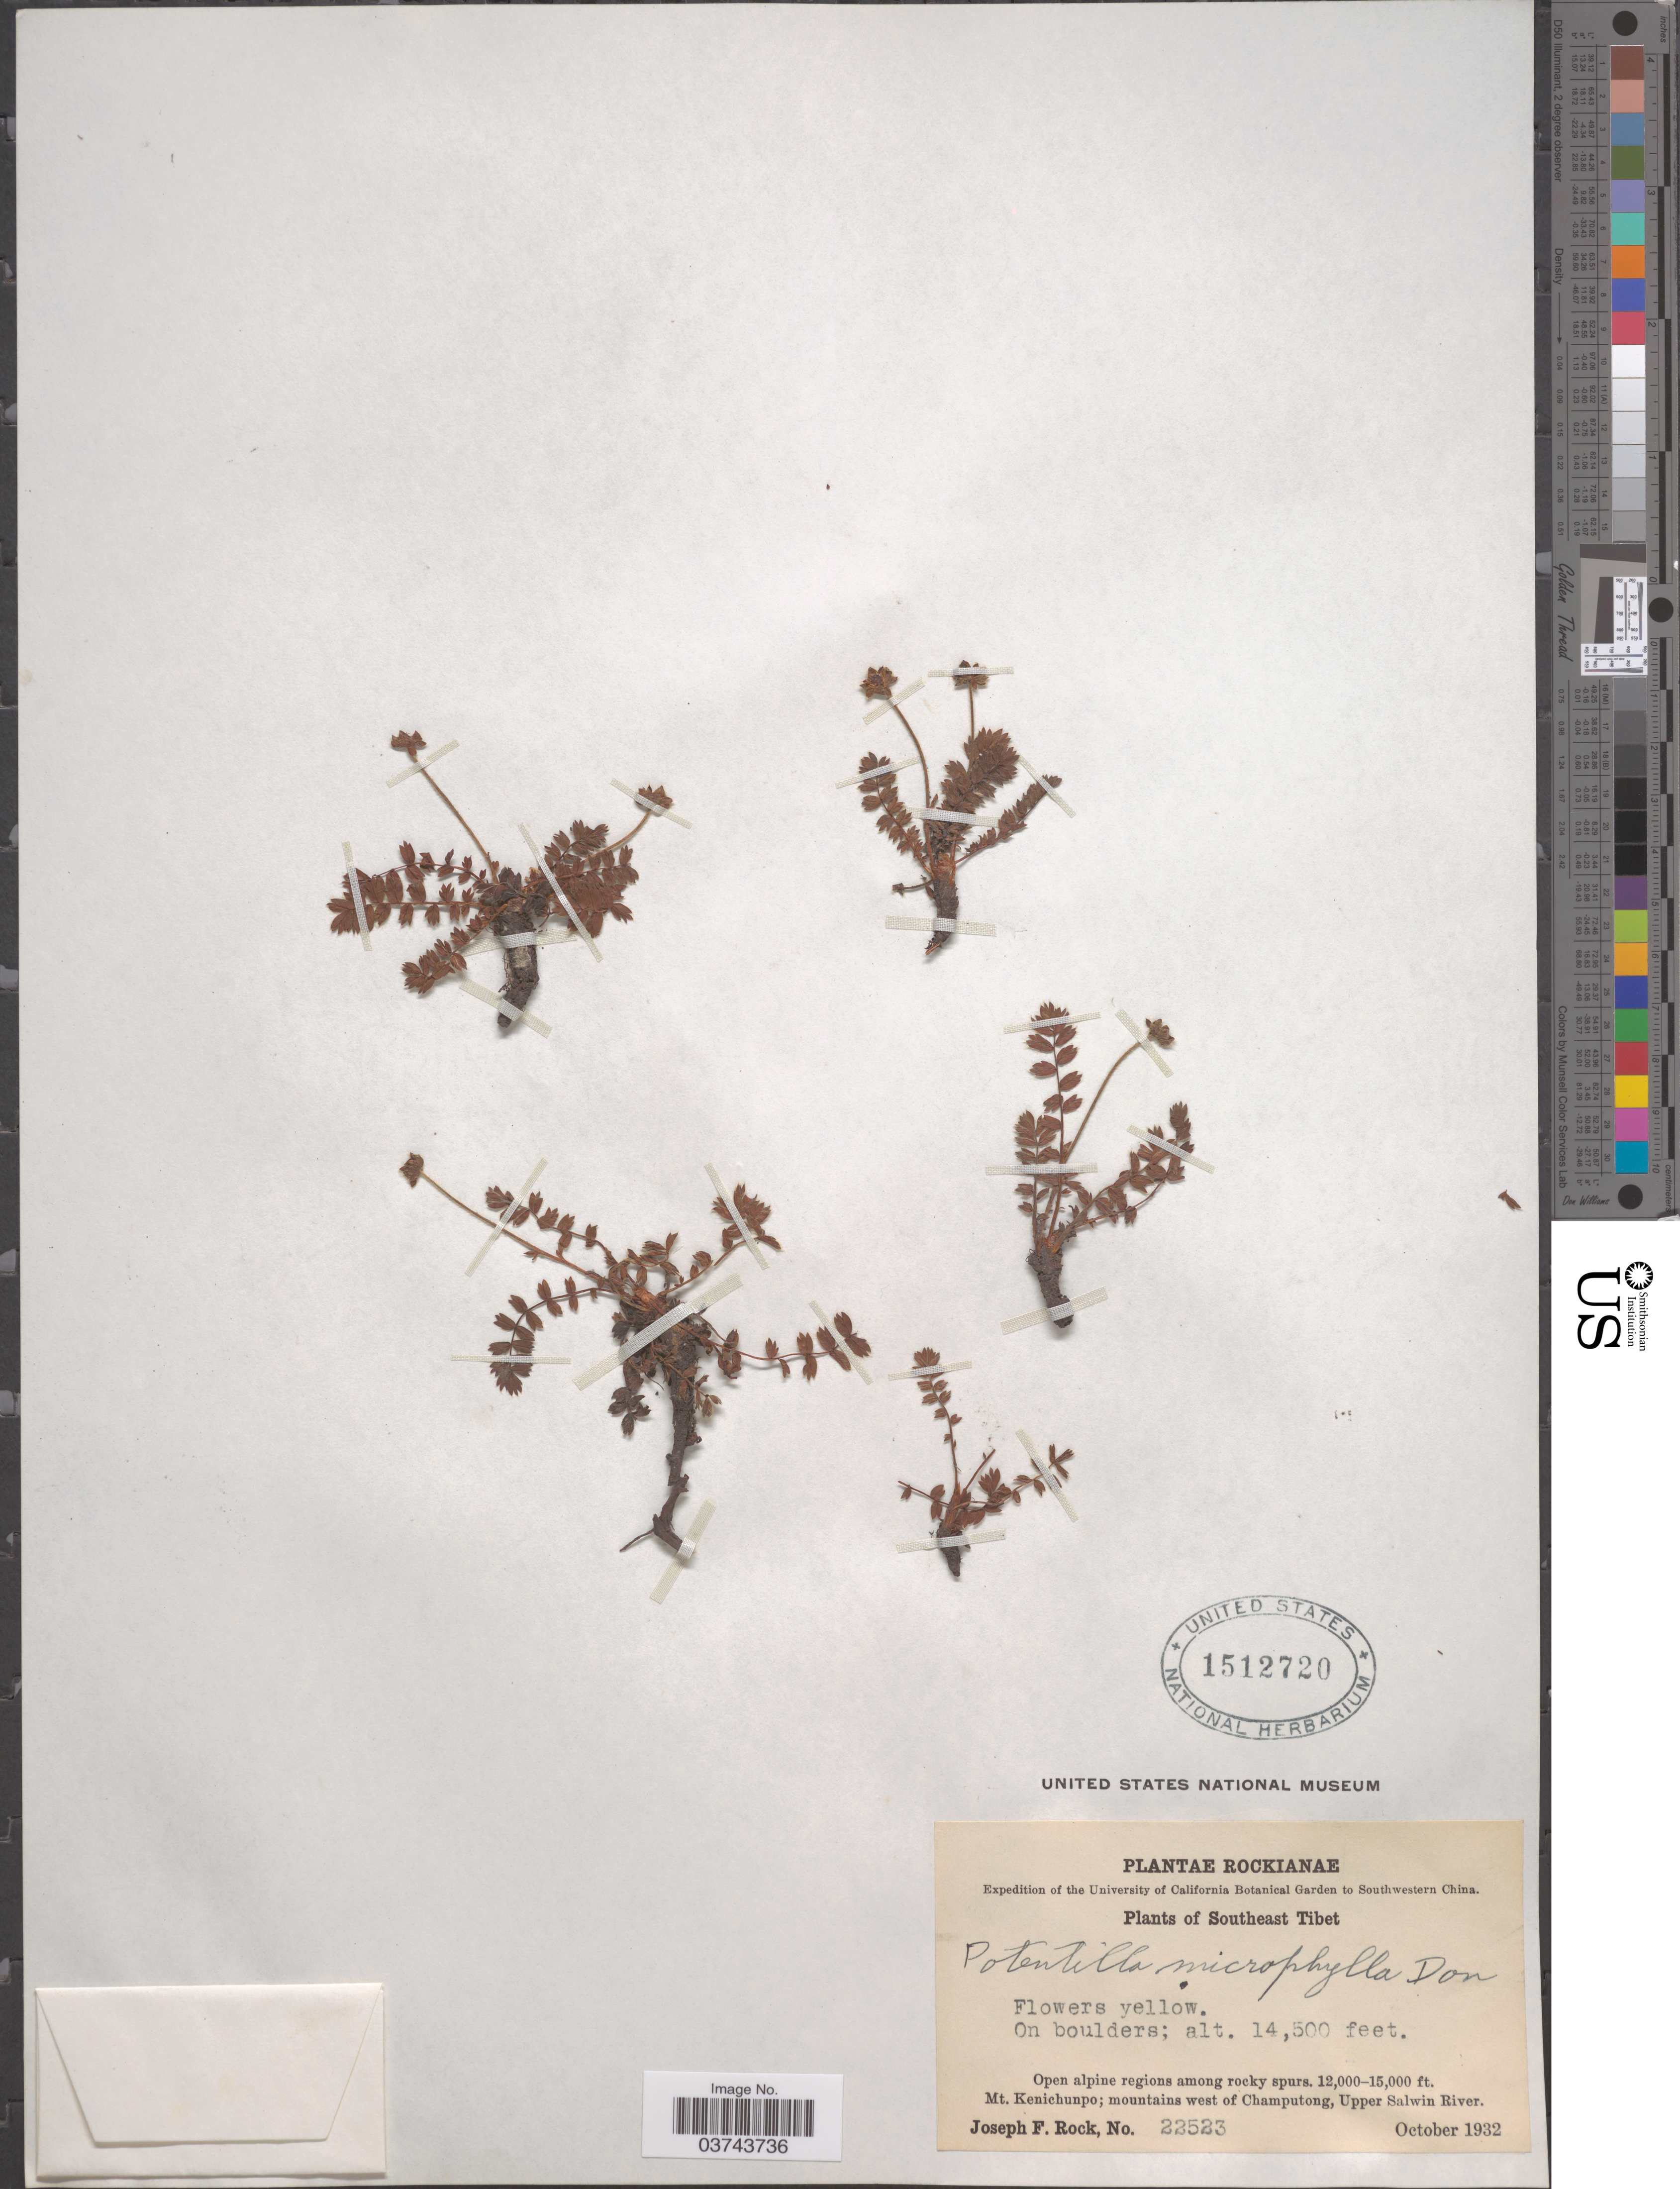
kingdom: Plantae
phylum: Tracheophyta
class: Magnoliopsida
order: Rosales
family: Rosaceae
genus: Potentilla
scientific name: Potentilla microphylla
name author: D. Don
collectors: J. F. Rock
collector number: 22523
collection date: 1932-01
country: China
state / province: Xizang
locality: Southeast Tibet. On boulders. Open alpine regions among rocky spurs. Mt. Kenichunpo; mountains west of Champutong, Upper Salwin River.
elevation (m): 4420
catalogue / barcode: US 1512720